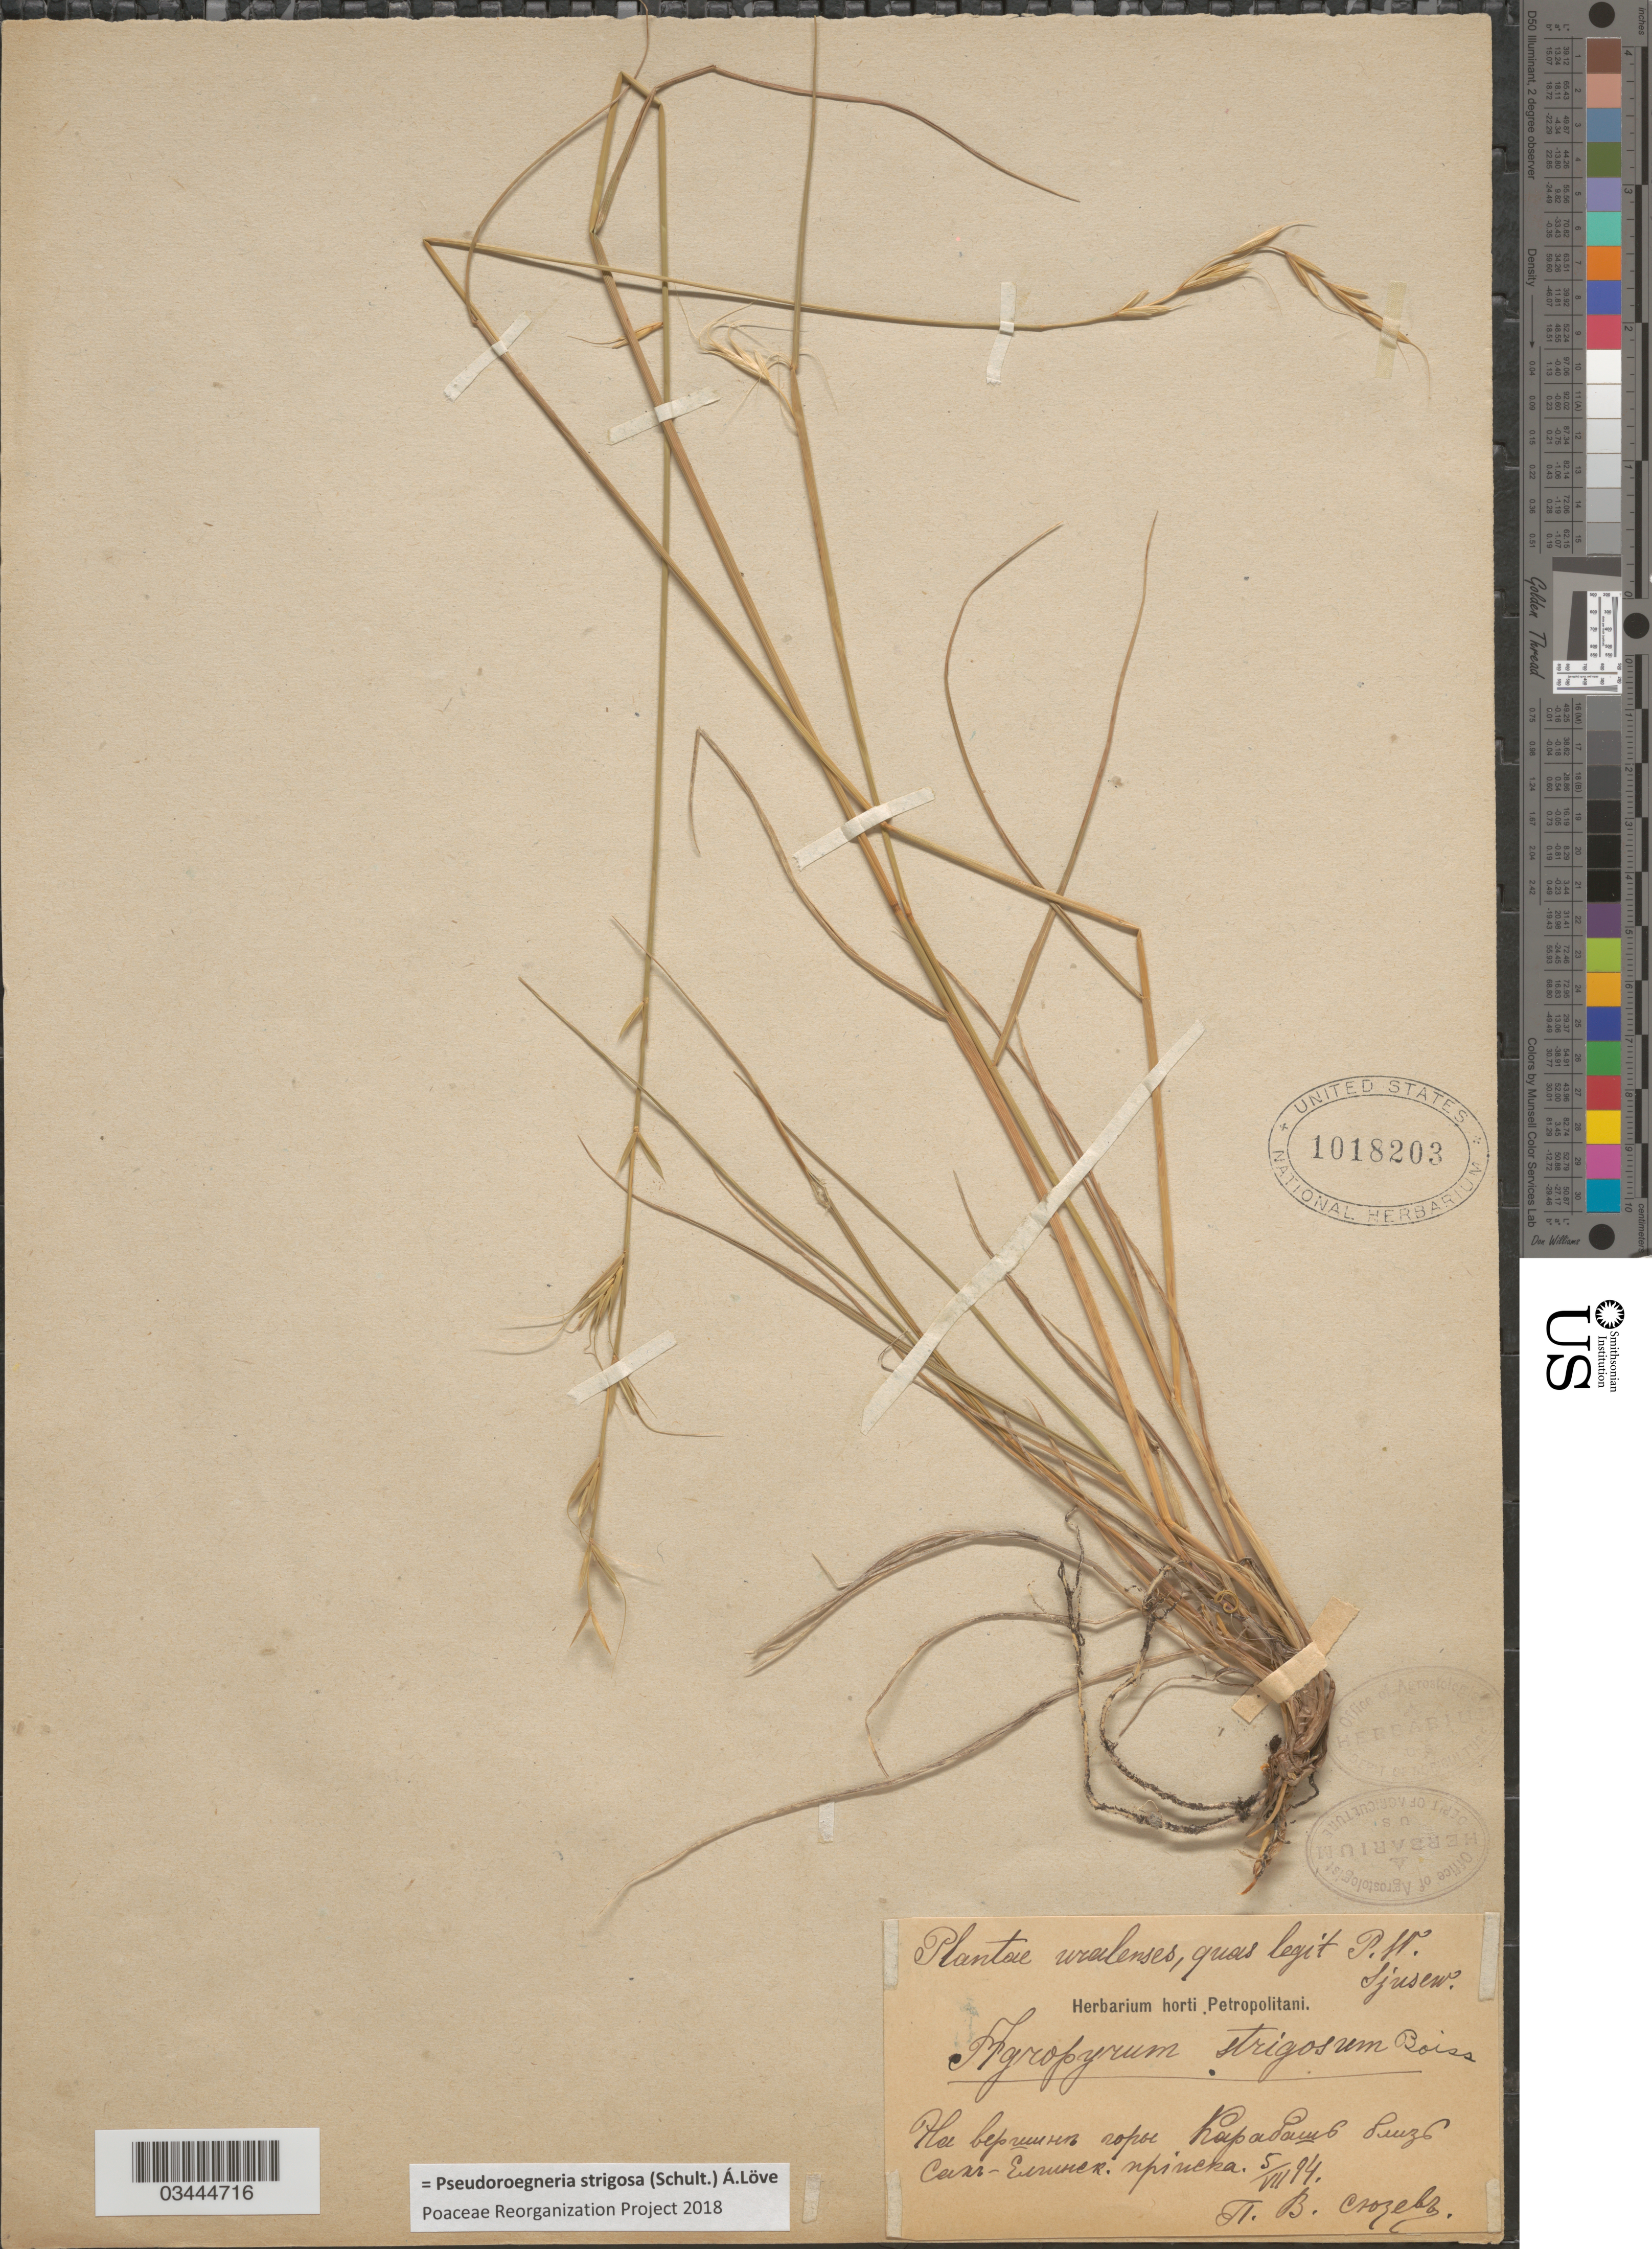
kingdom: Plantae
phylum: Tracheophyta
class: Liliopsida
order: Poales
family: Poaceae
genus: Pseudoroegneria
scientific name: Pseudoroegneria strigosa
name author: (M. Bieb.) Á. Löve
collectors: P. Syuzev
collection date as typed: Transcribed d/m/y: 5/7/94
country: Russian Federation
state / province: Chelyabinsk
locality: Karabash, Sak-Elginskiy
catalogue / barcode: US 1018203